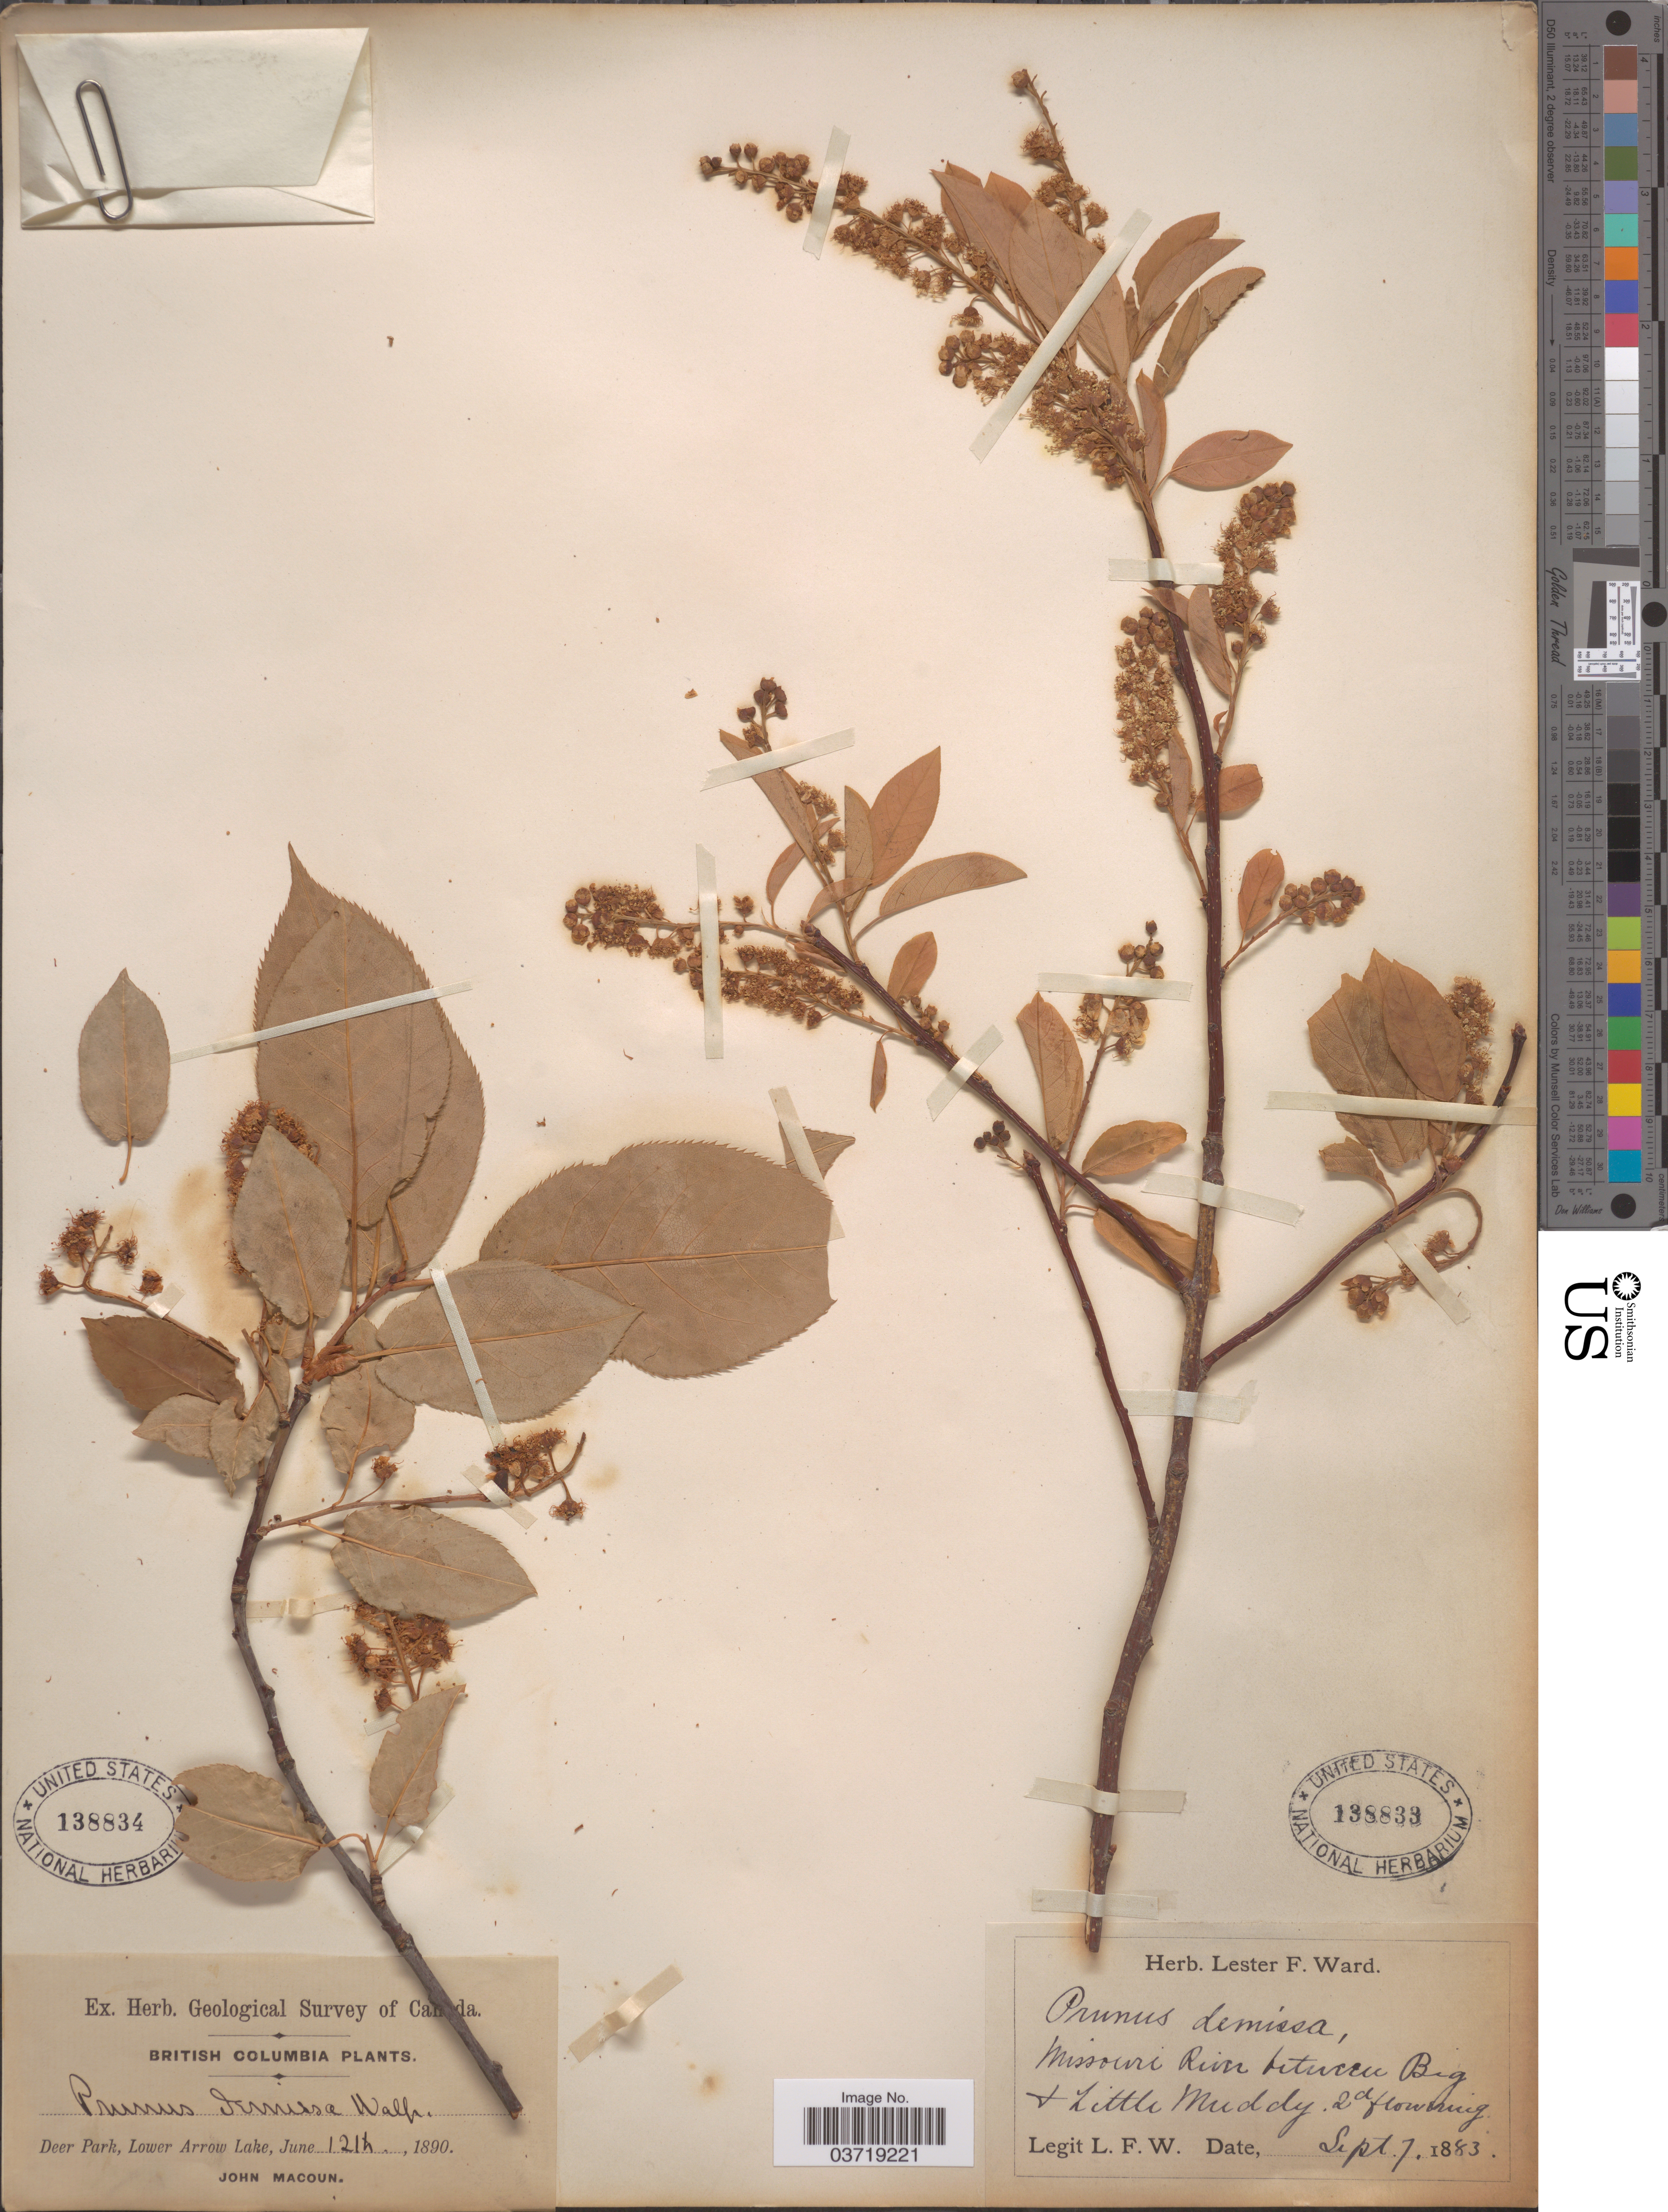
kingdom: Plantae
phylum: Tracheophyta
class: Magnoliopsida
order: Rosales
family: Rosaceae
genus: Prunus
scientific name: Prunus virginiana var. demissa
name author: (Nutt.) Torr.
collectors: J. Macoun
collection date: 1890-06-12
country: Canada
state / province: British Columbia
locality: Deer Park, Lower Arrow Lake.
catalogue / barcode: US 138834